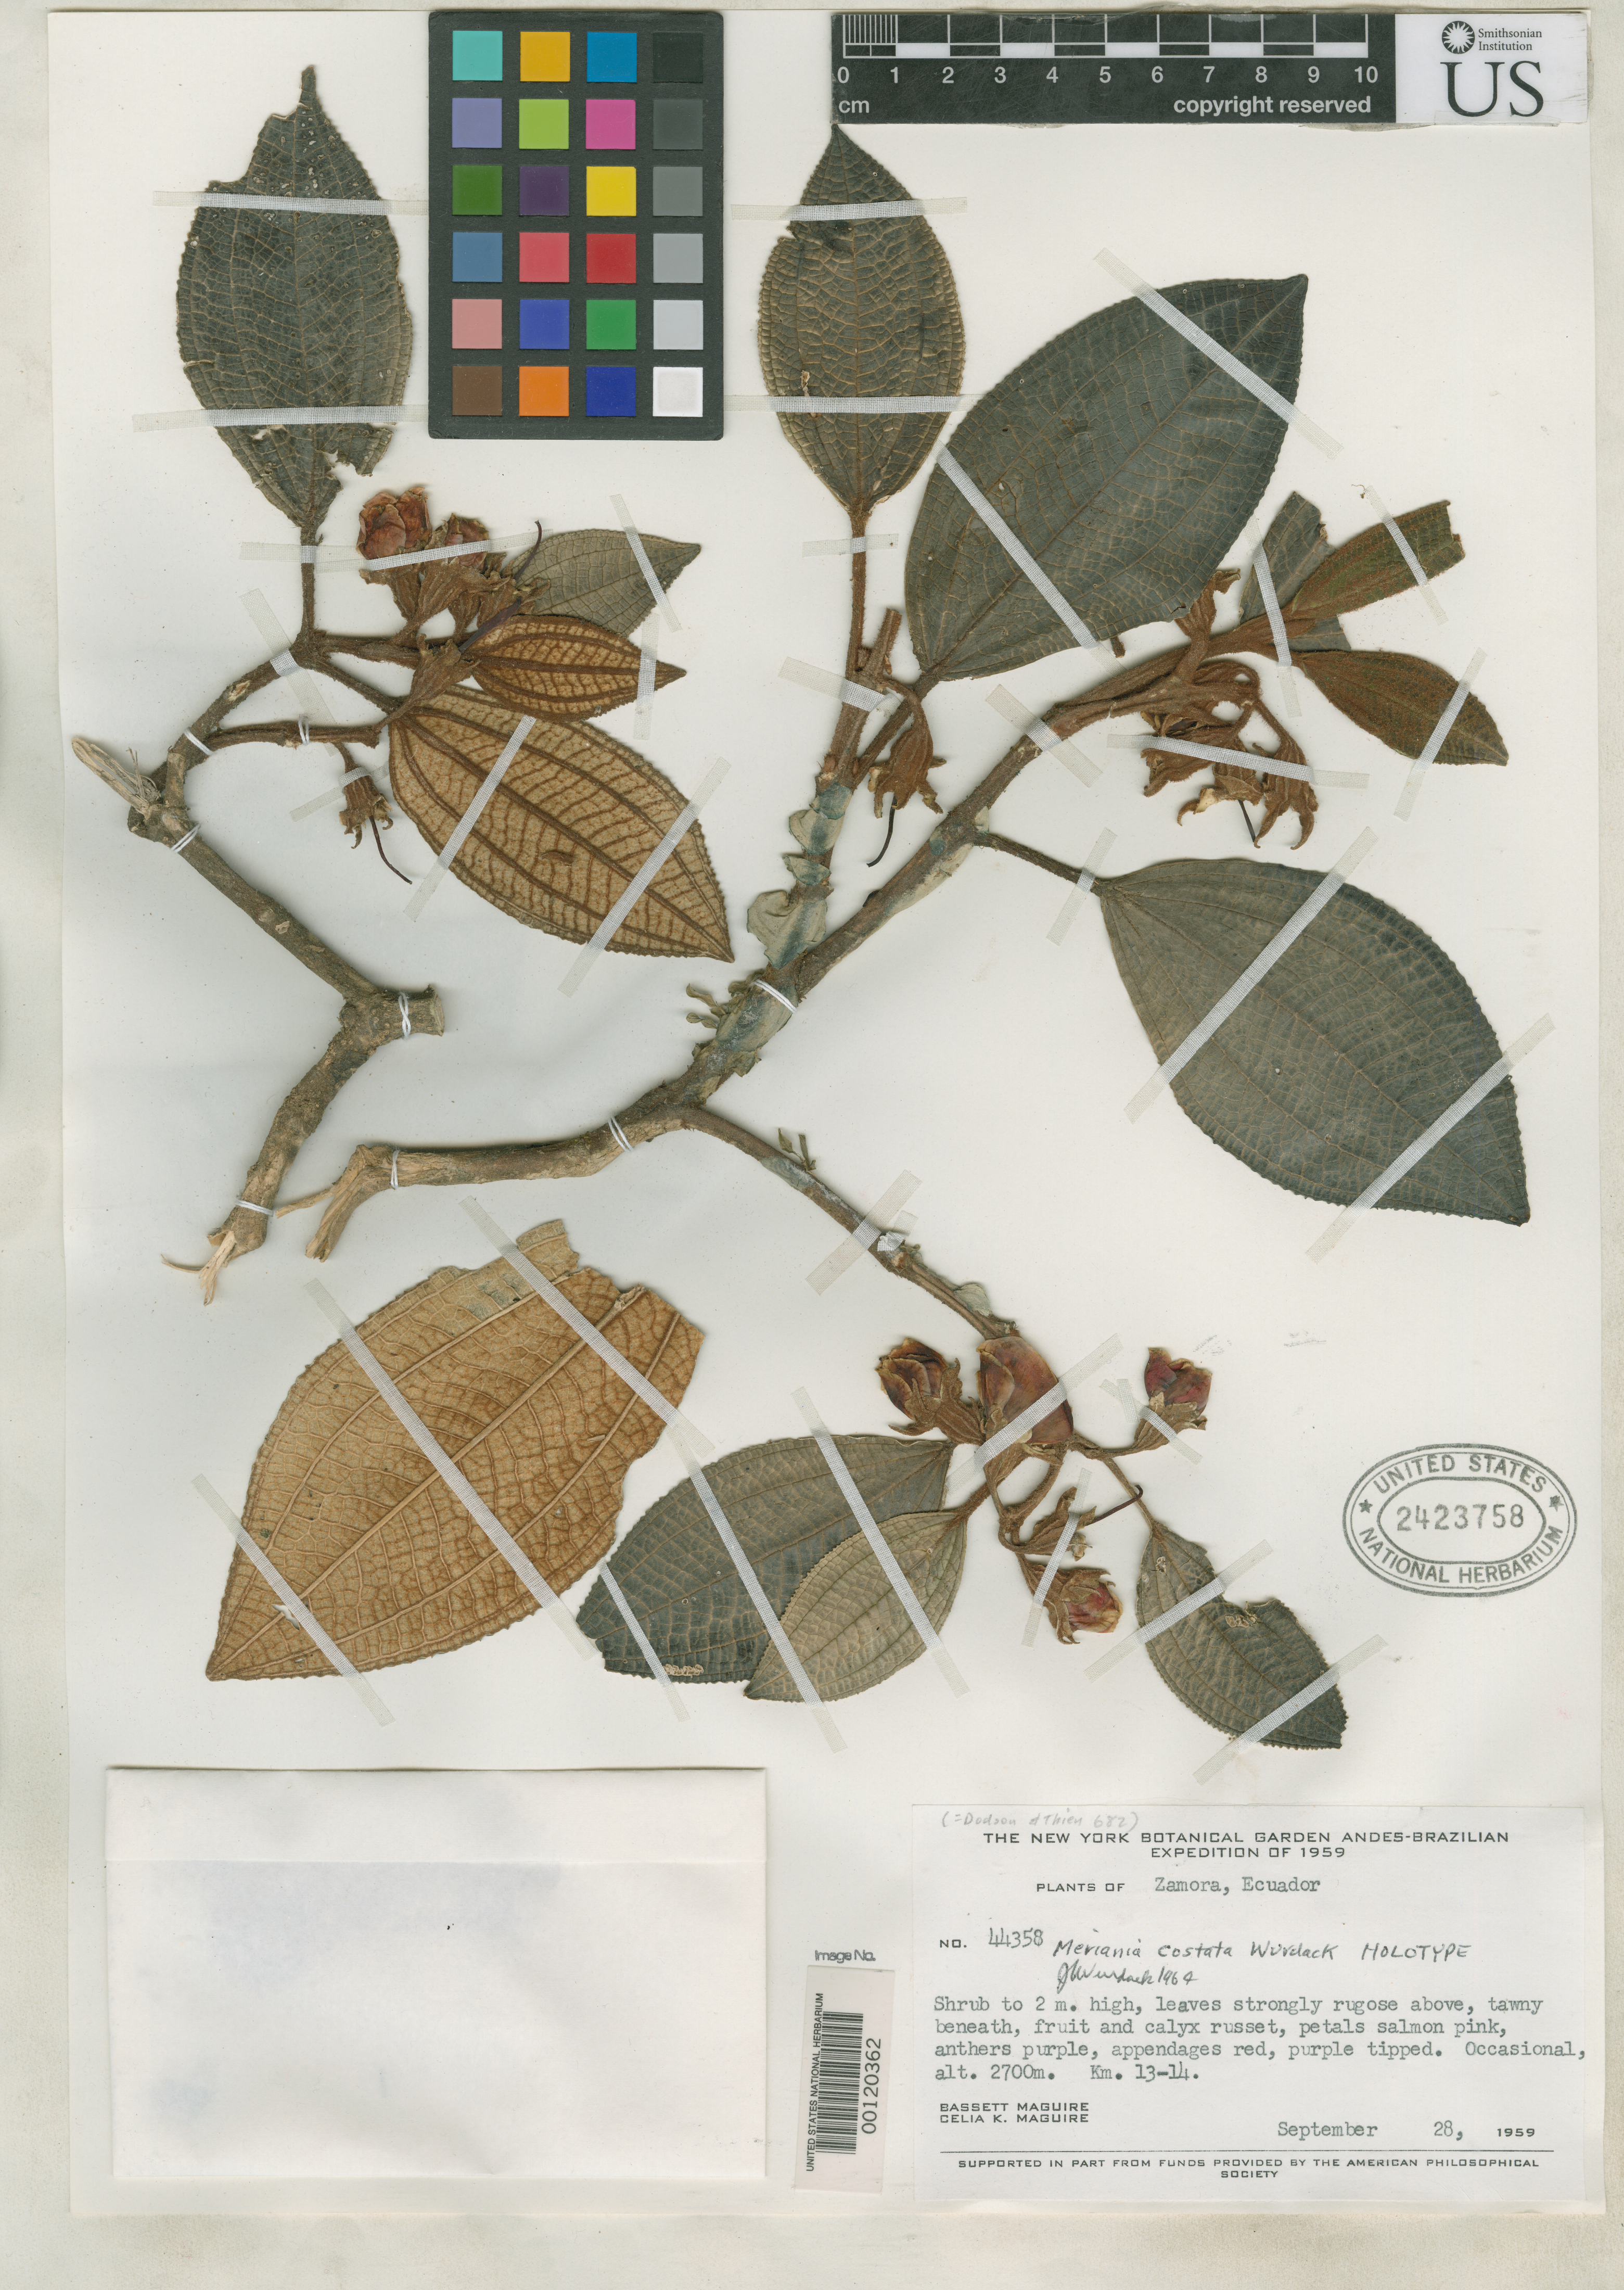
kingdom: Plantae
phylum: Tracheophyta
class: Magnoliopsida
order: Myrtales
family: Melastomataceae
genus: Meriania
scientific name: Meriania costata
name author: Wurdack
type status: Holotype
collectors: B. Maguire & C. K. Maguire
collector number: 44358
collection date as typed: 28 Sep 1959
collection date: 1959-09-28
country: Ecuador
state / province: Loja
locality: Loja - Zamora Road, "oriente" border.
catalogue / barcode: US 2423758